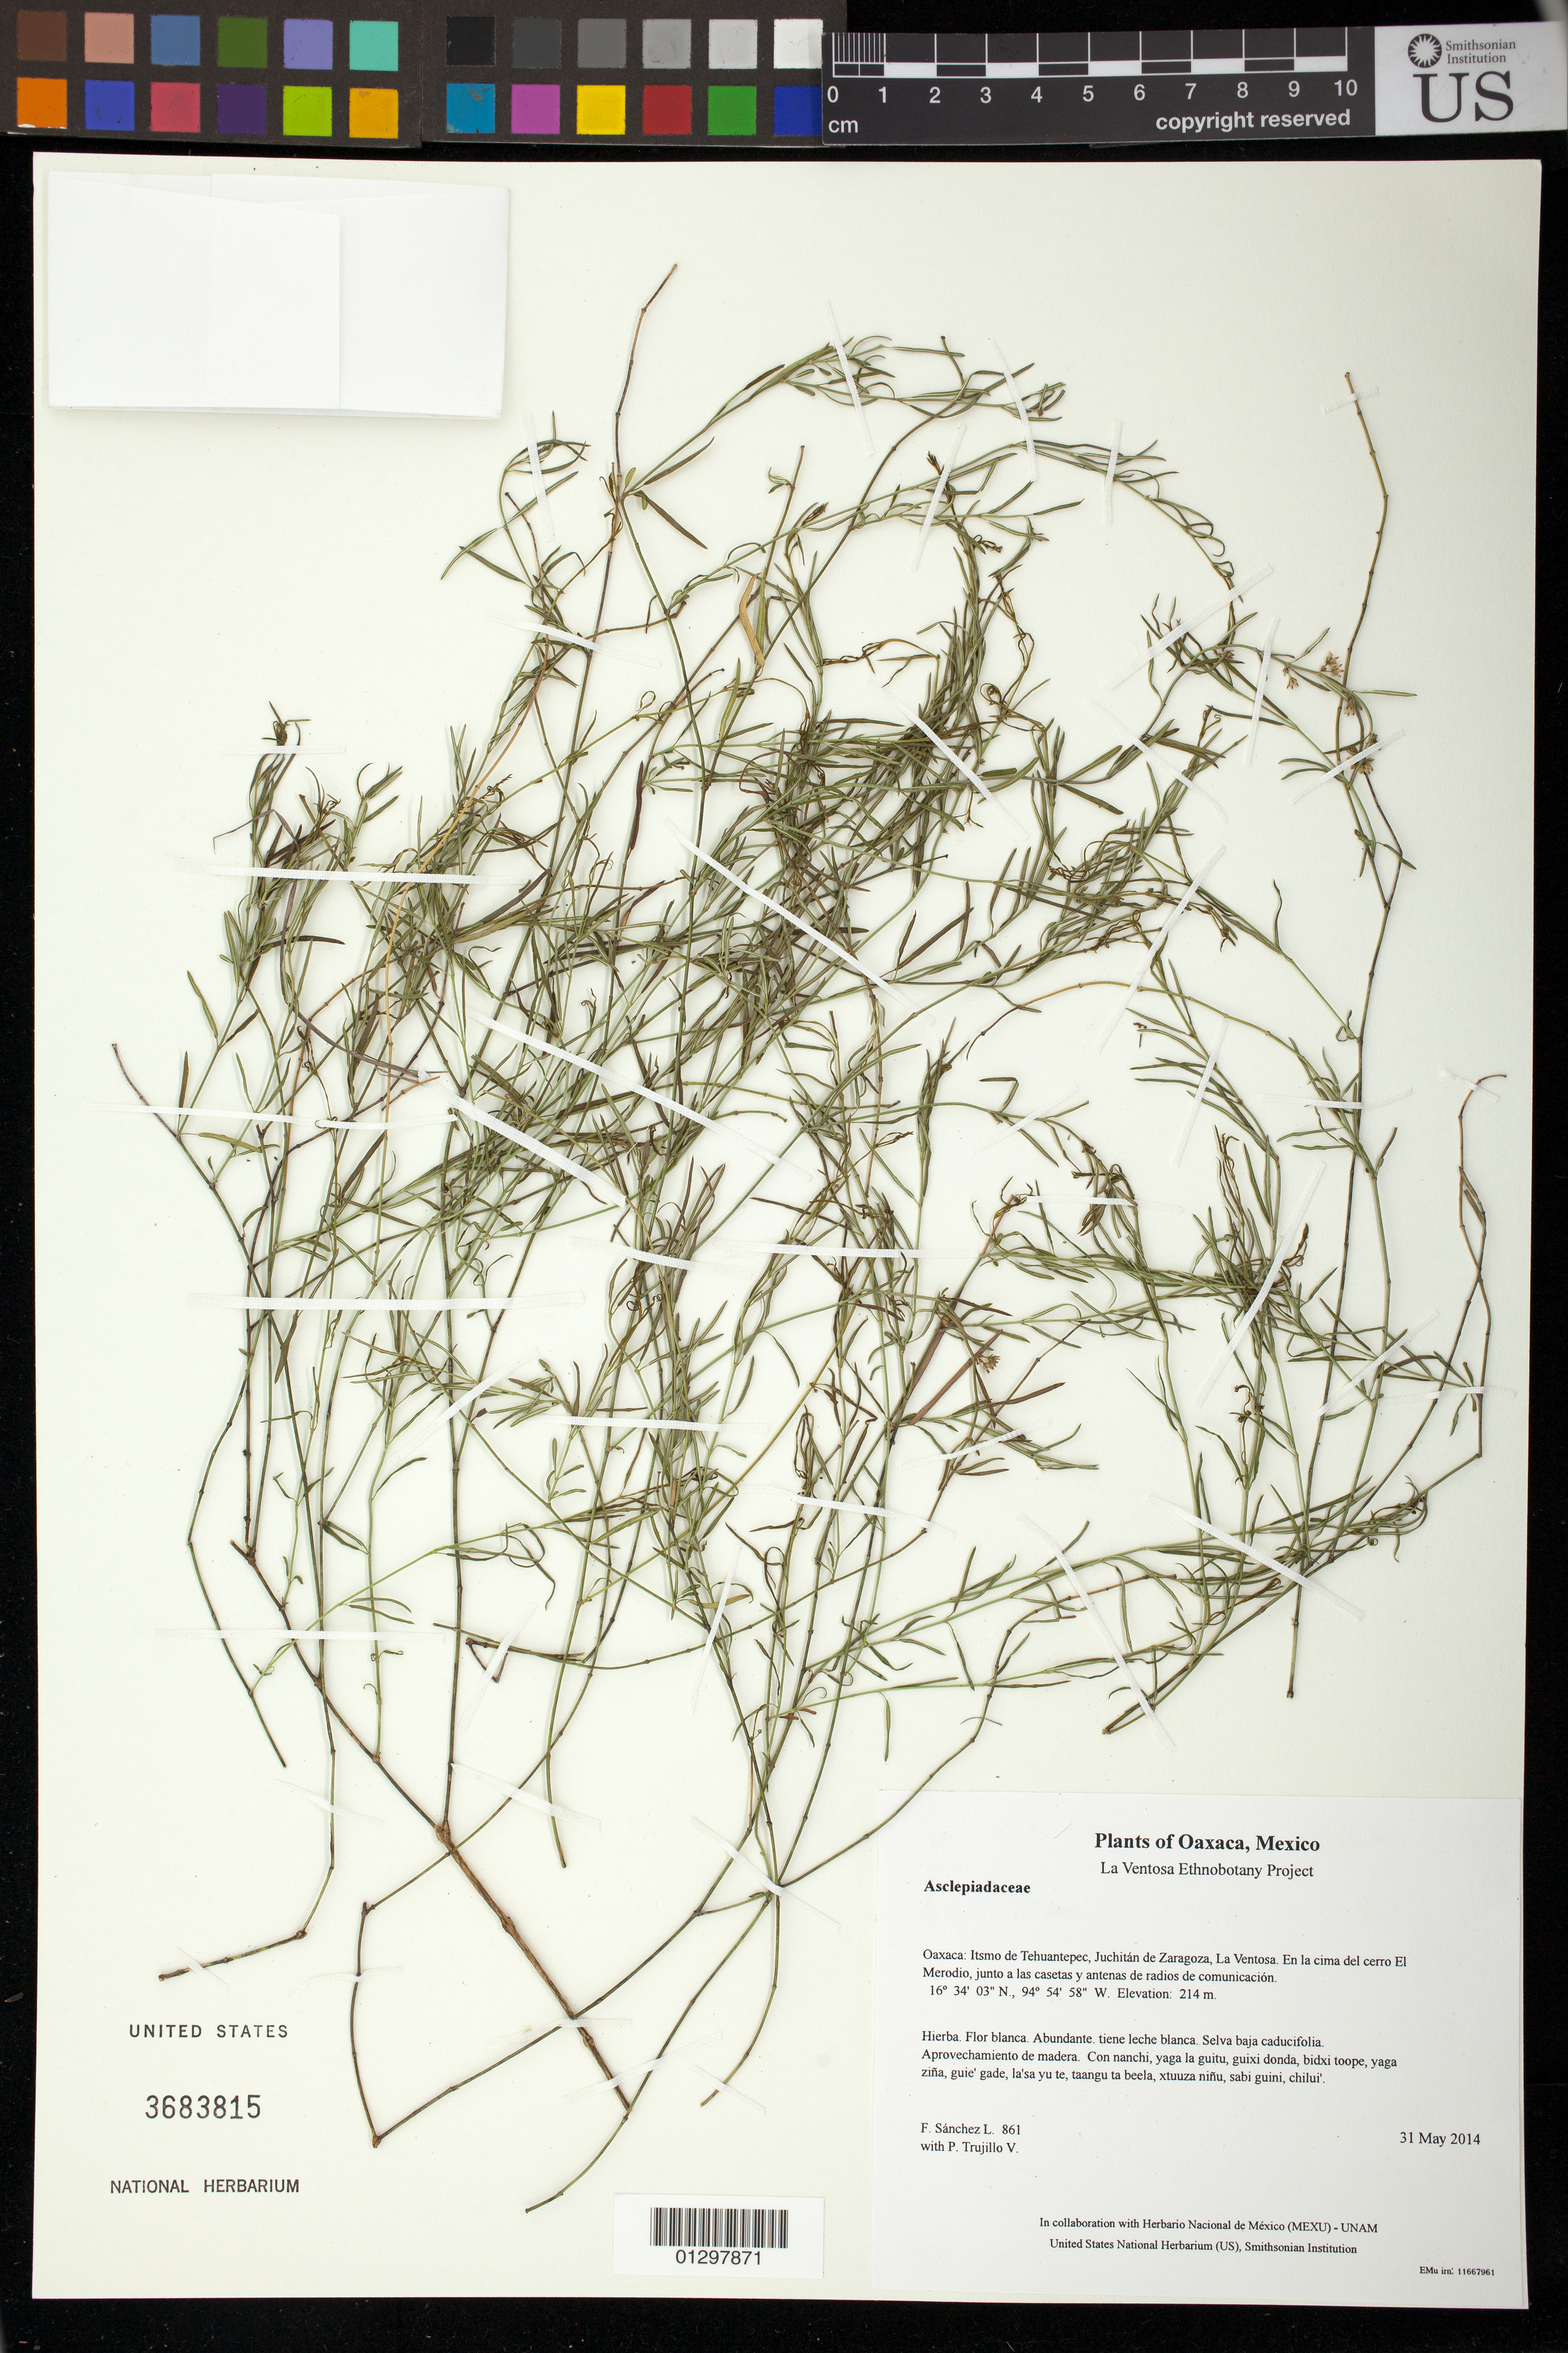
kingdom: Plantae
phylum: Tracheophyta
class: Magnoliopsida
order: Gentianales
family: Apocynaceae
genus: Metastelma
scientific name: Metastelma sp.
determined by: Lozada, L.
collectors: F. Sánchez L. & P. Trujillo V.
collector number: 861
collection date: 2014-05-31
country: Mexico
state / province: Oaxaca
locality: Itsmo de Tehuantepec, Juchitán de Zaragoza, La Ventosa. En la cima del cerro El Merodio, junto a las casetas y antenas de radios de comunicación.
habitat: Selva baja caducifolia. Aprovechamiento de madera.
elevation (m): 214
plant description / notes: JEBOT, MEXU, SERO, US; Guixi bandaga. Guie' naquichi'. Stale.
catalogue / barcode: US 3683815